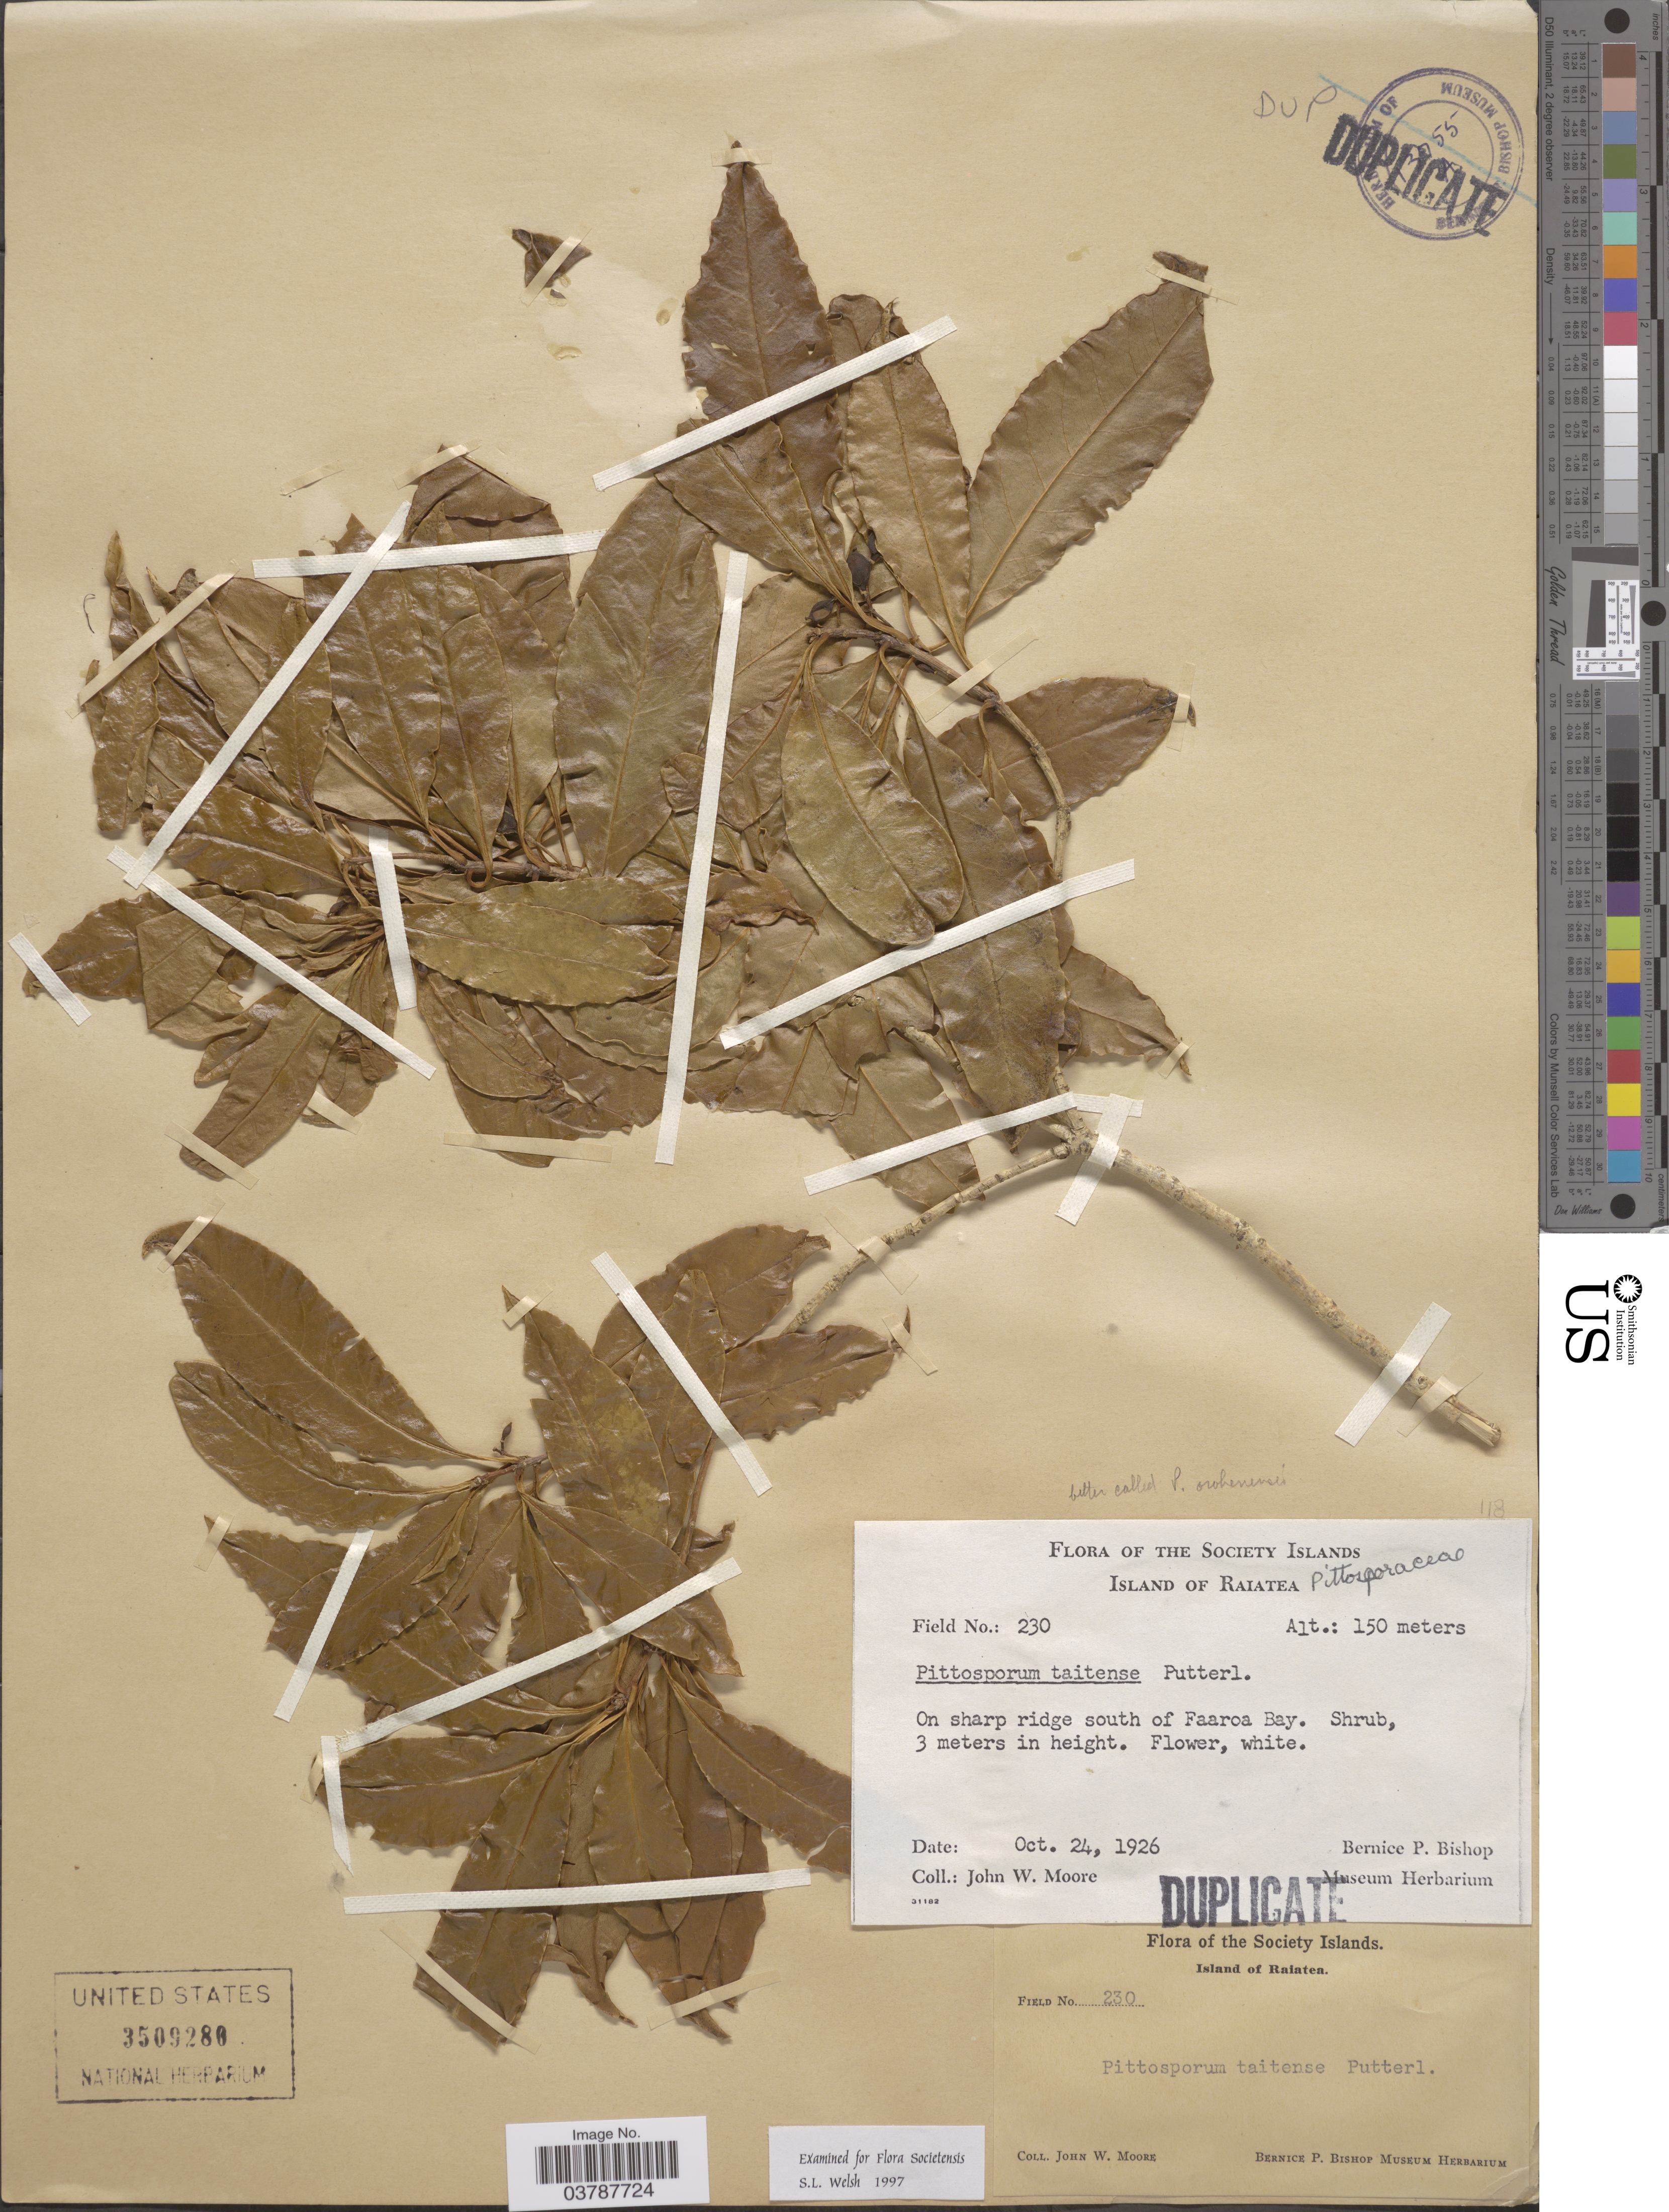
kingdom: Plantae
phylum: Tracheophyta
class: Magnoliopsida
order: Apiales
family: Pittosporaceae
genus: Pittosporum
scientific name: Pittosporum taitense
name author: Putt.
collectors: J. Moore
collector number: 230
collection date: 1926-10-24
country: French Polynesia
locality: The Society Islands. Island of Raiatea. On sharp ridge south of Faaroa Bay.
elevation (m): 150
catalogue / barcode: US 3509280